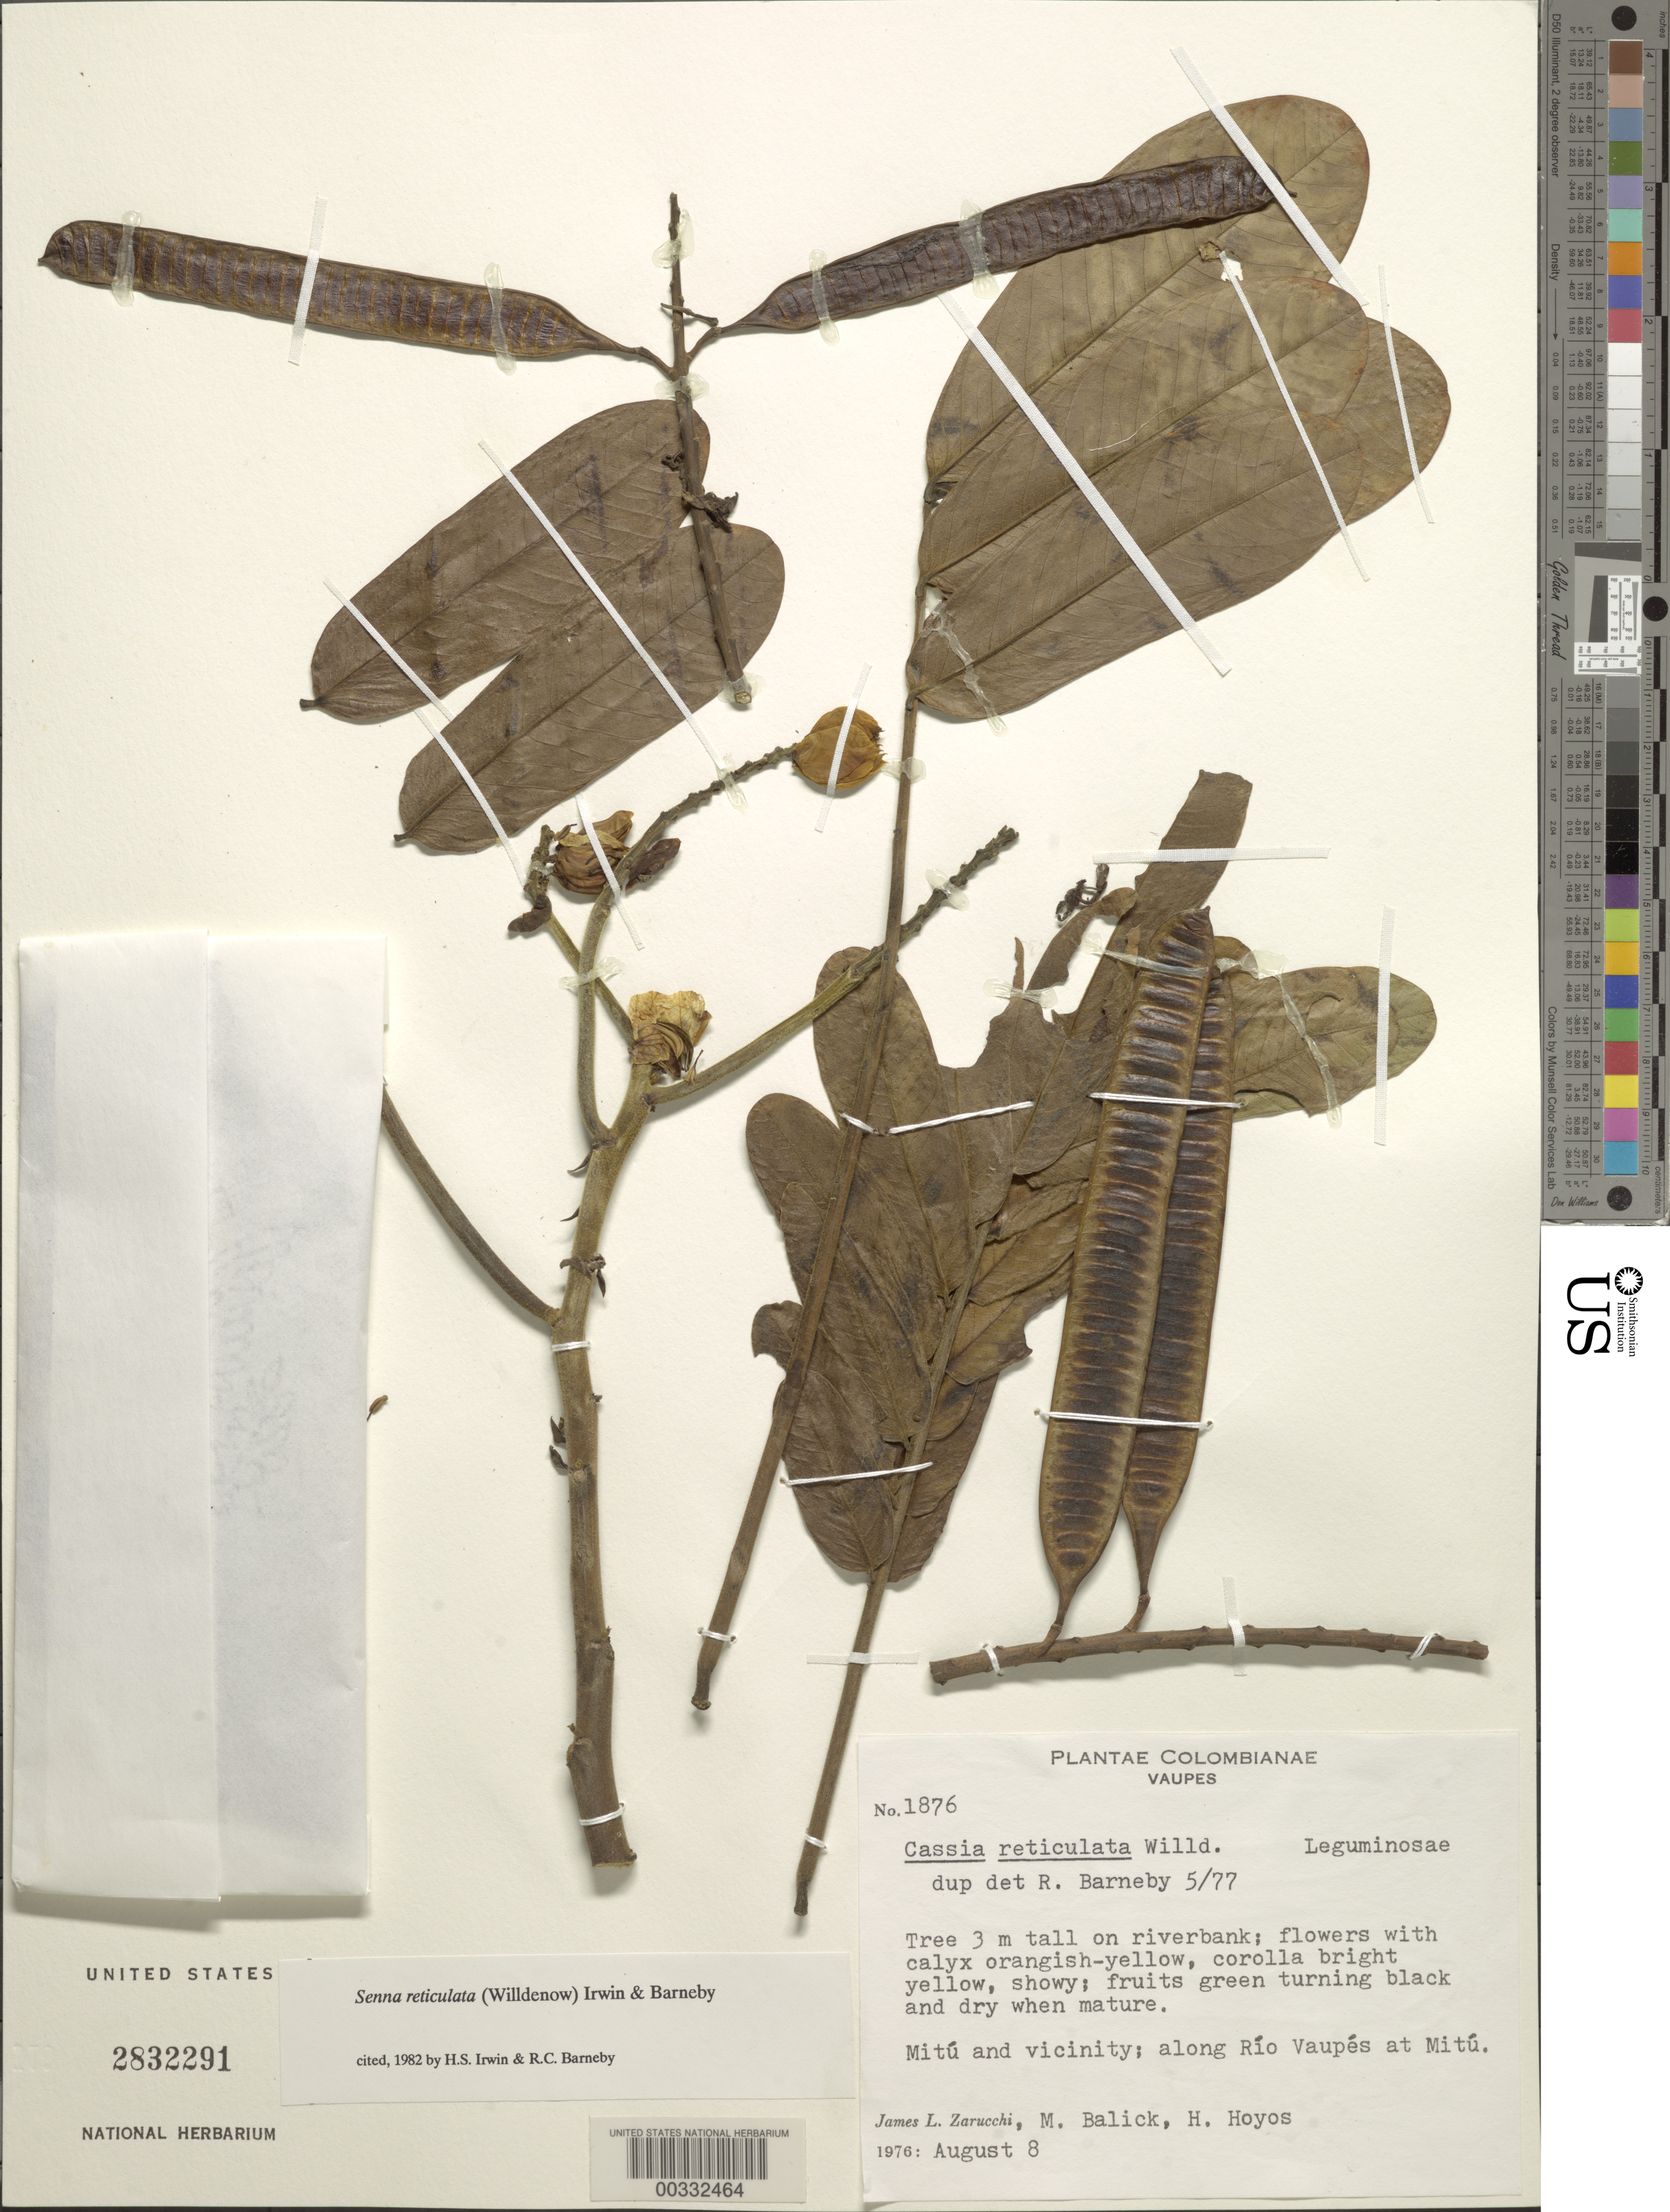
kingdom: Plantae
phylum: Tracheophyta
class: Magnoliopsida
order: Fabales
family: Fabaceae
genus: Senna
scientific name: Senna reticulata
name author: (Willd.) H.S. Irwin & Barneby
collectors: J. L. Zarucchi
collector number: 1876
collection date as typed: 08 Aug 1976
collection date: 1976-08-08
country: Colombia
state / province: Vaupés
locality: Mitu and vicinity; along Rio Vaupes at Mitu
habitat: Riverbank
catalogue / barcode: US 2832291